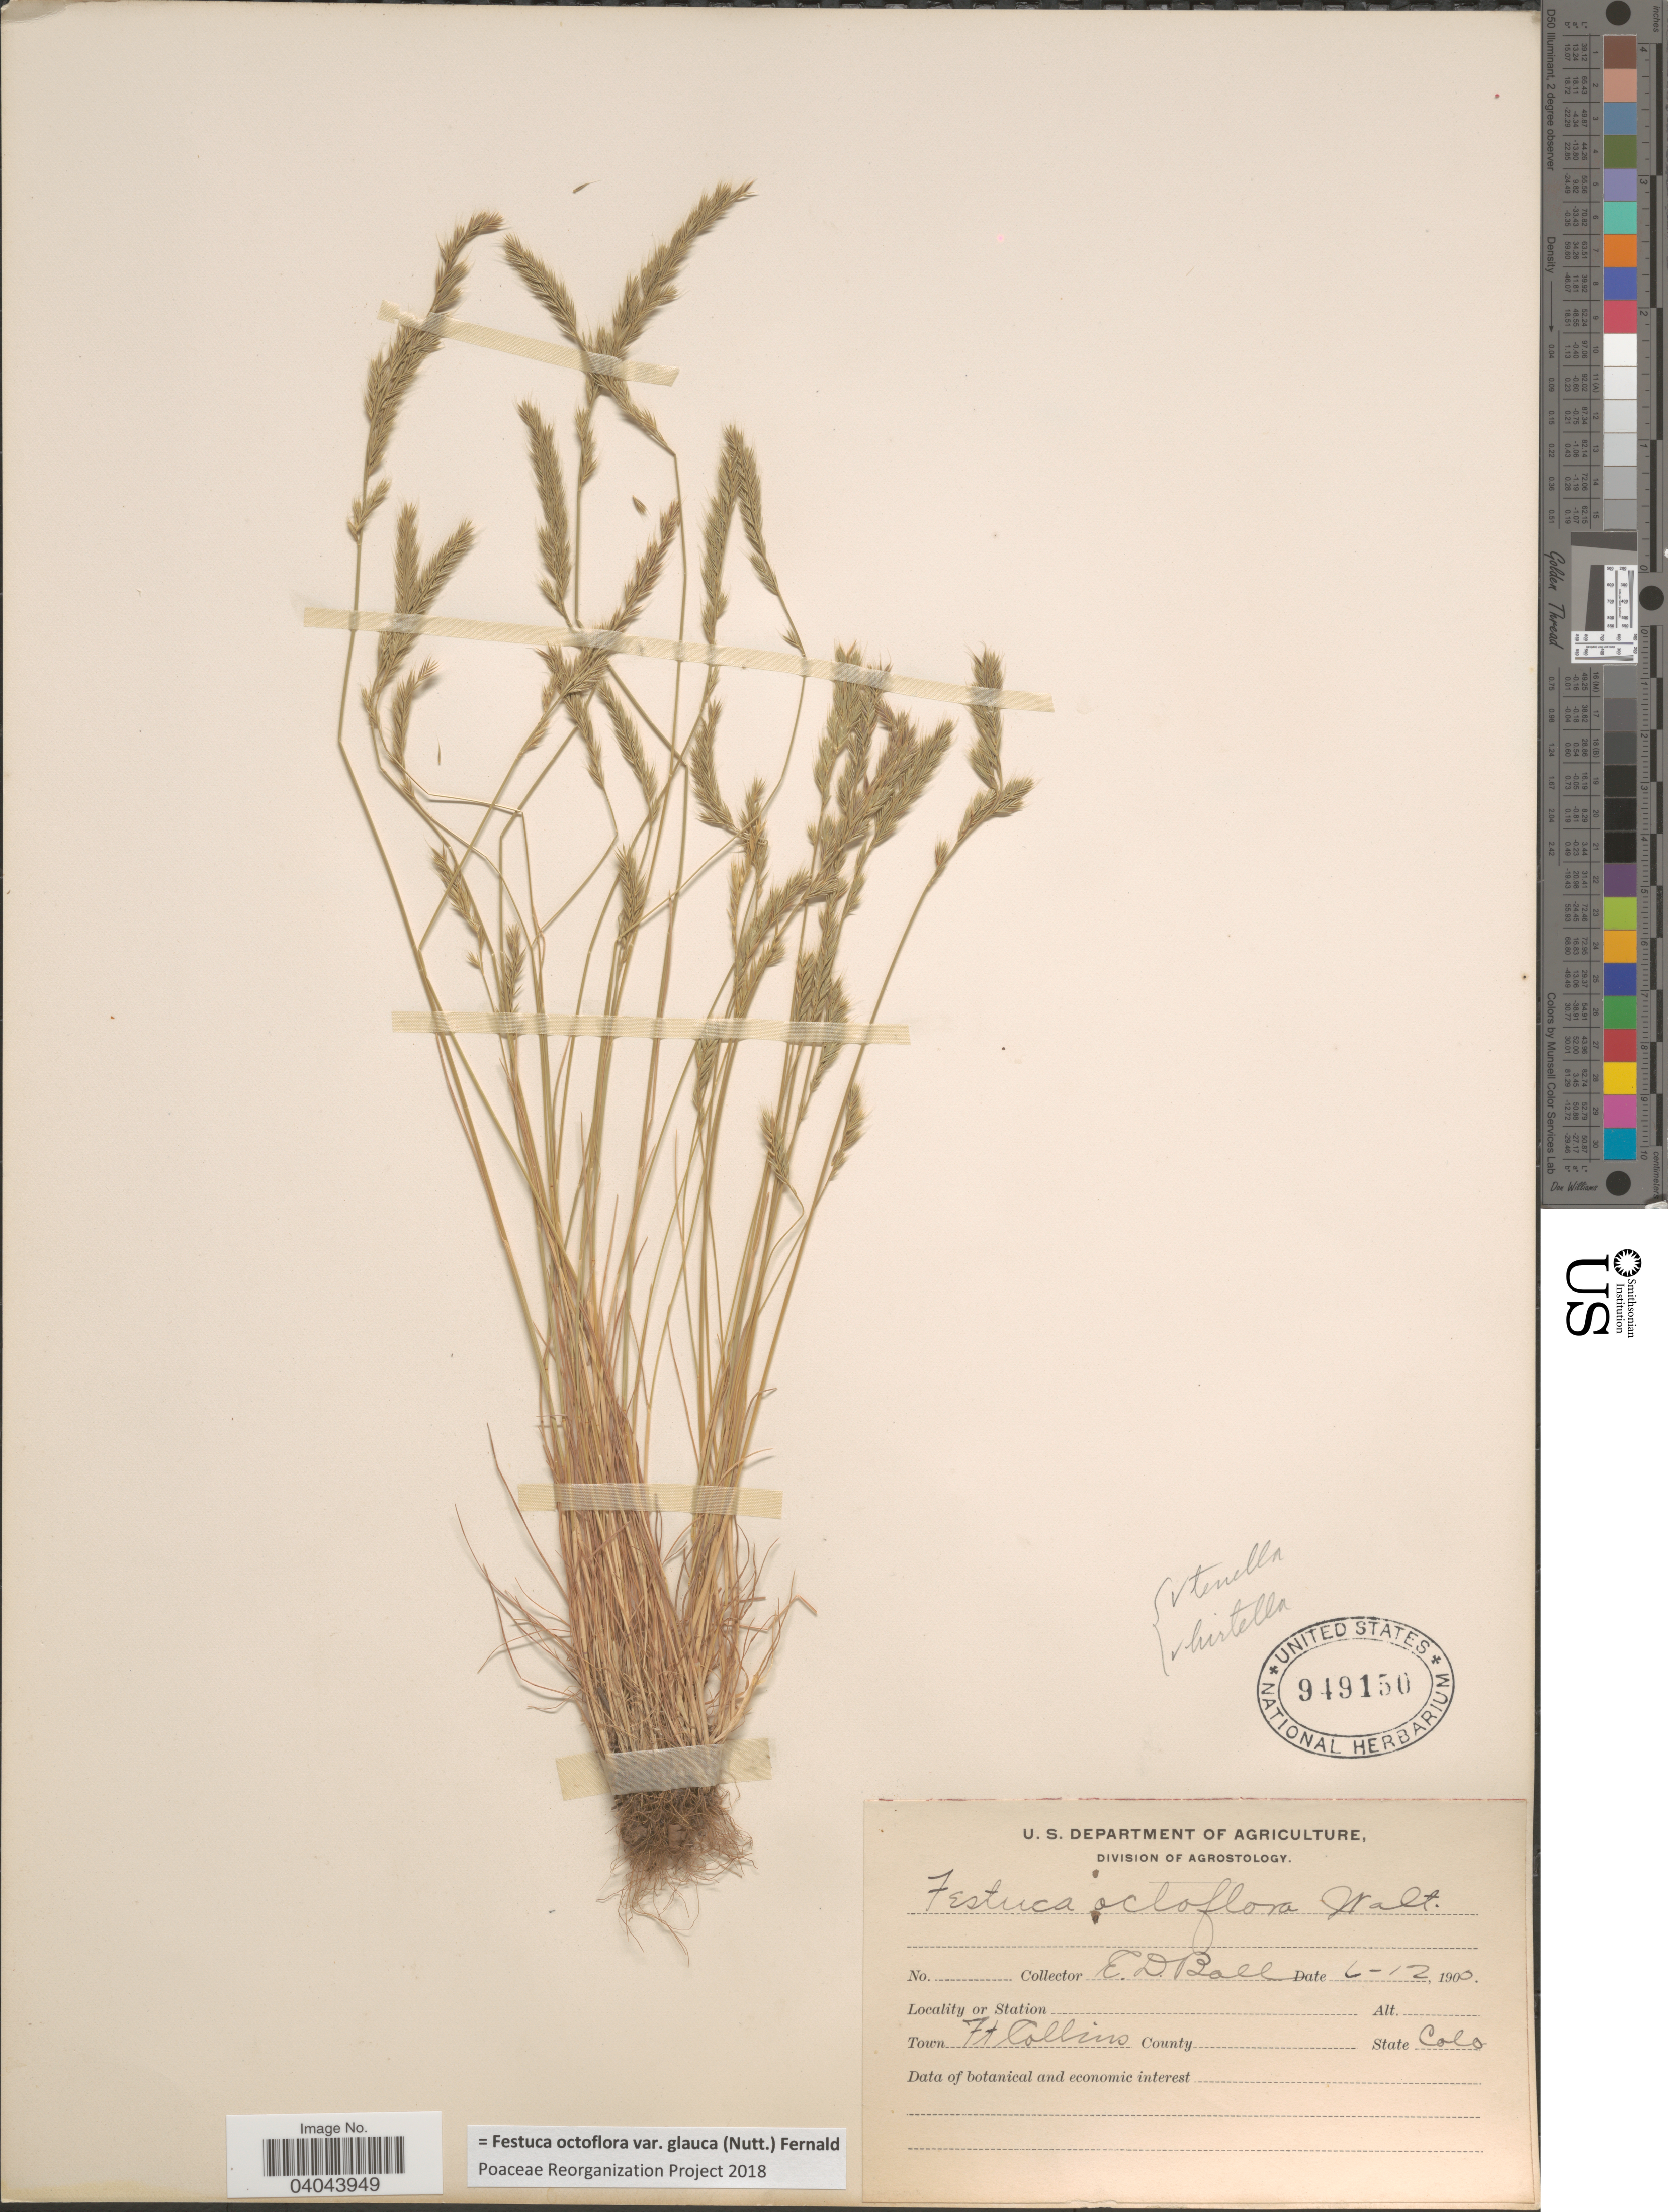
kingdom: Plantae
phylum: Tracheophyta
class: Liliopsida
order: Poales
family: Poaceae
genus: Festuca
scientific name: Festuca octoflora var. glauca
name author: (Nutt.) Fernald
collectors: E. Ball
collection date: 1900-06-12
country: United States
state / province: Colorado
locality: Town Ft. Collins.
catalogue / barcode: US 949150